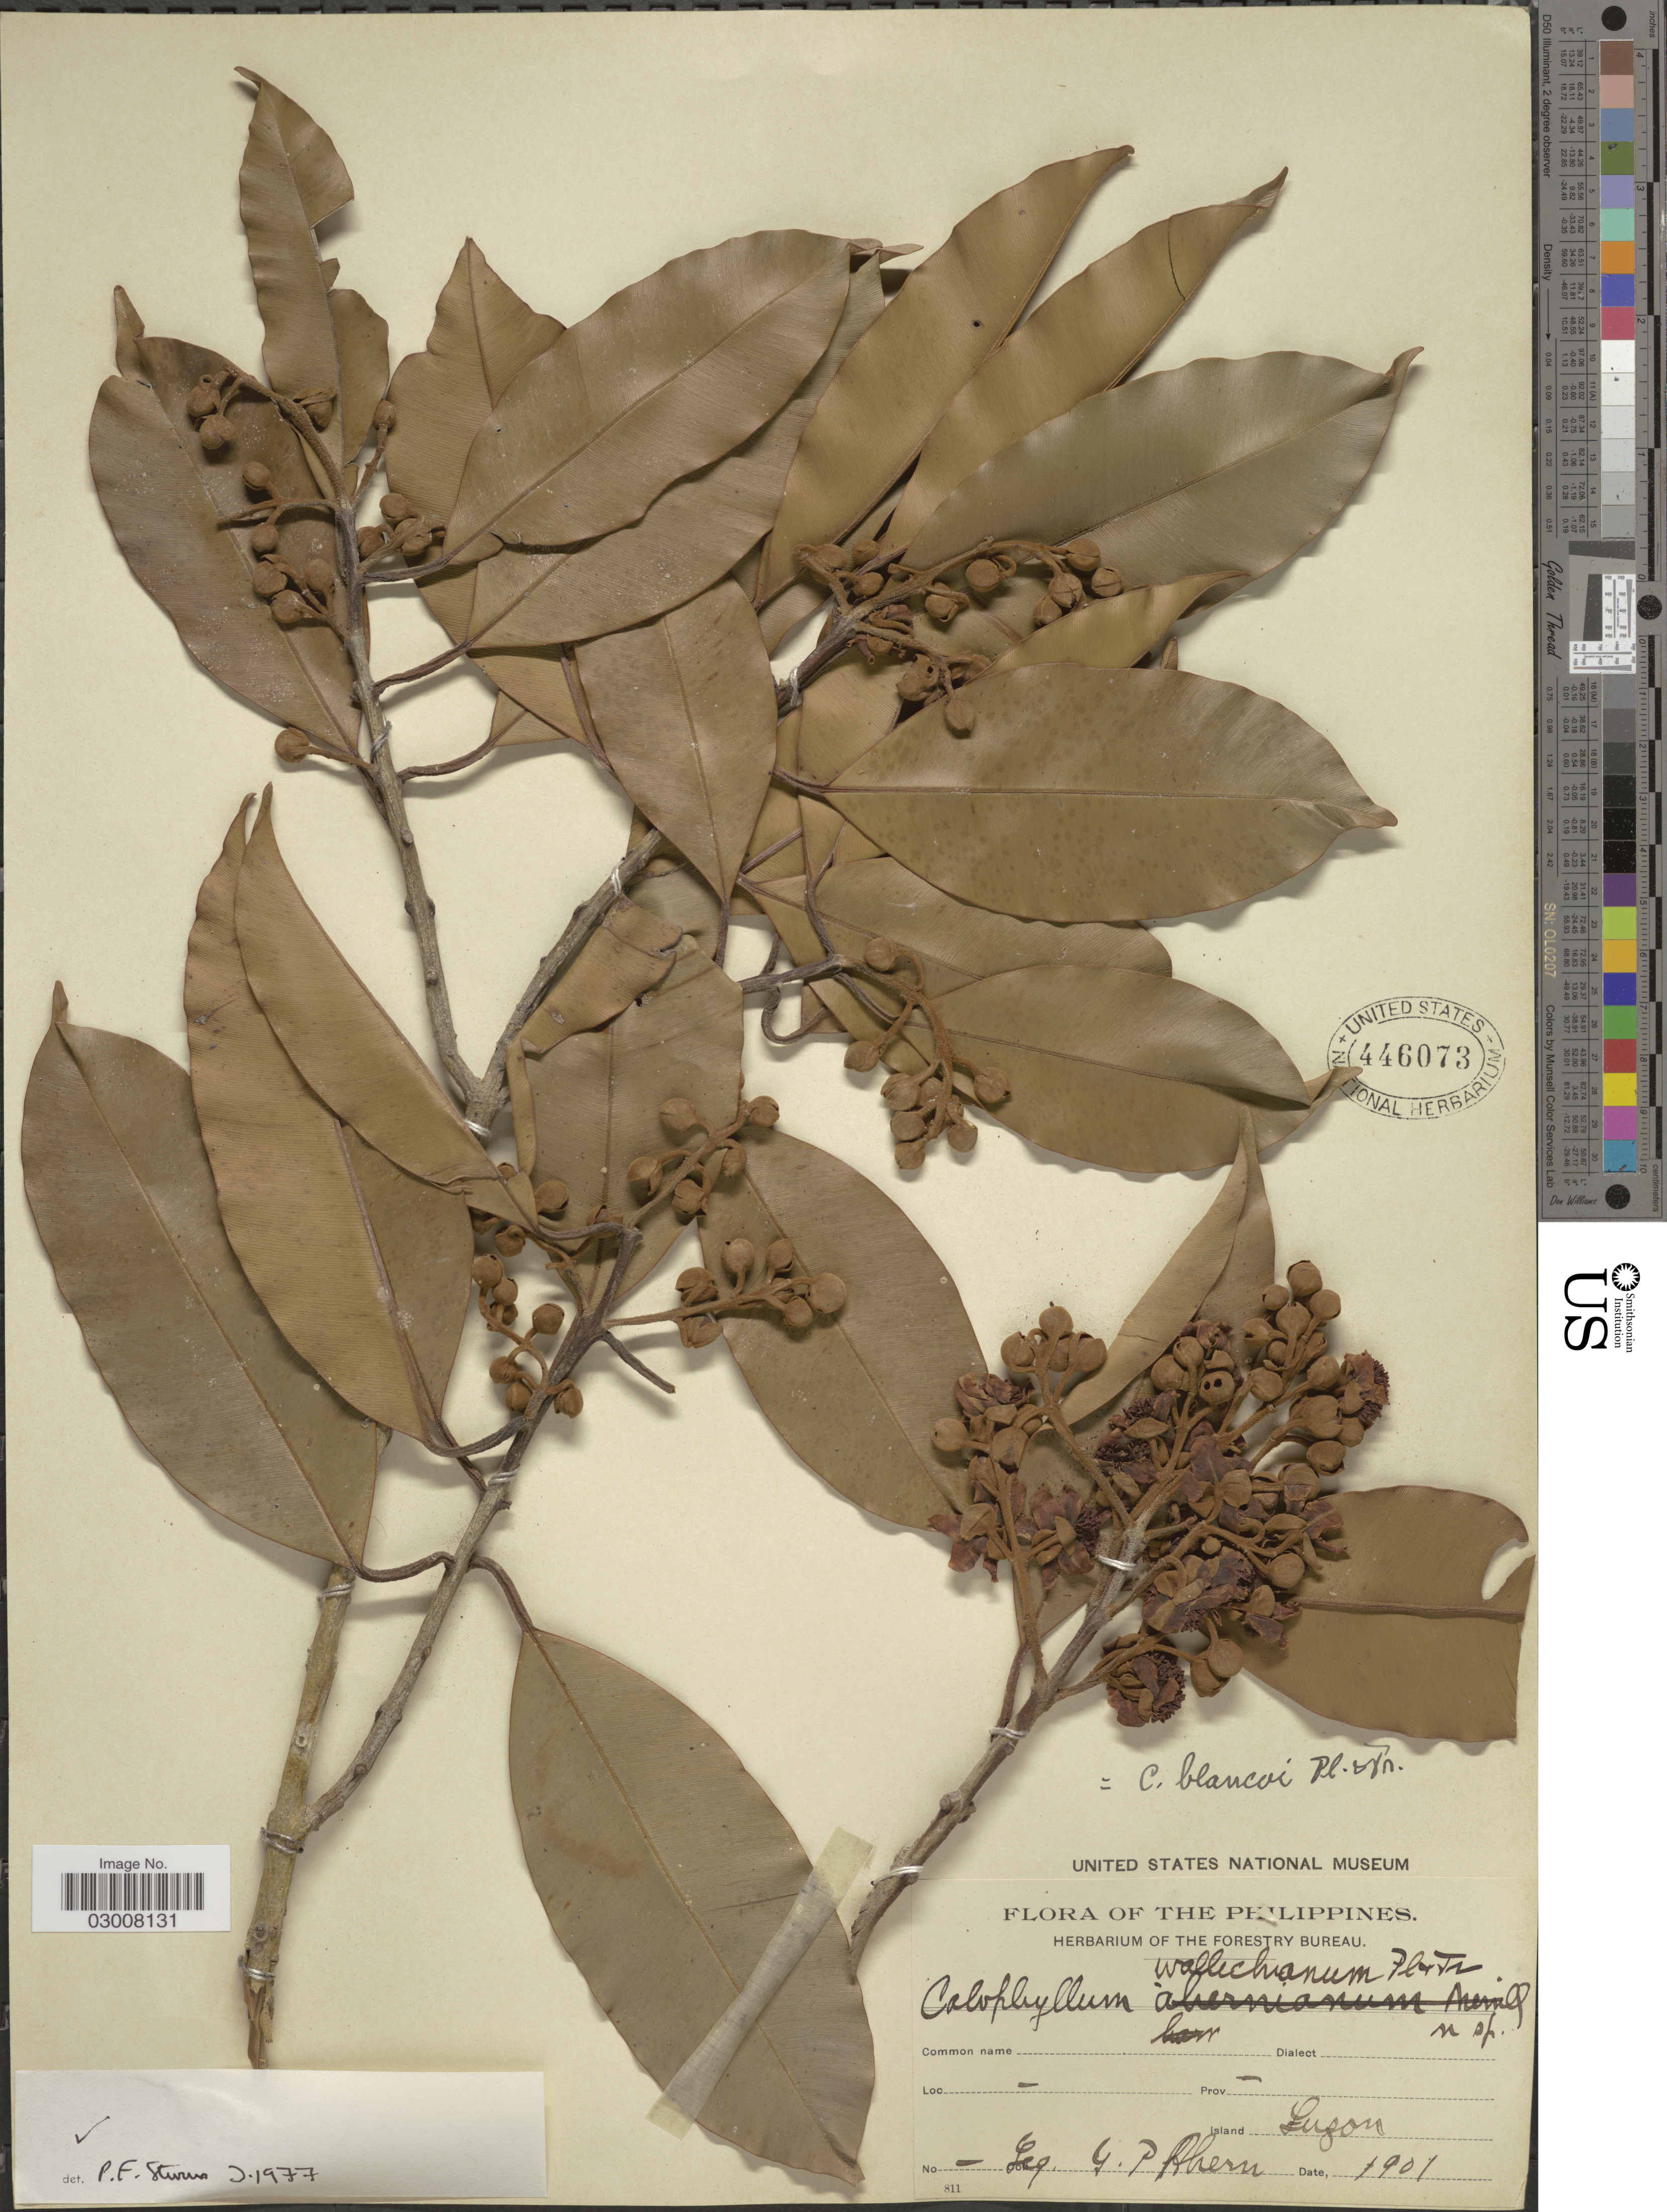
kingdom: Plantae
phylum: Tracheophyta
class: Magnoliopsida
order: Malpighiales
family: Calophyllaceae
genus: Calophyllum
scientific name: Calophyllum blancoi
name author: Planch. & Triana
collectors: G. Ahern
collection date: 1901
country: Philippines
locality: Luzon.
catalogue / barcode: US 446073